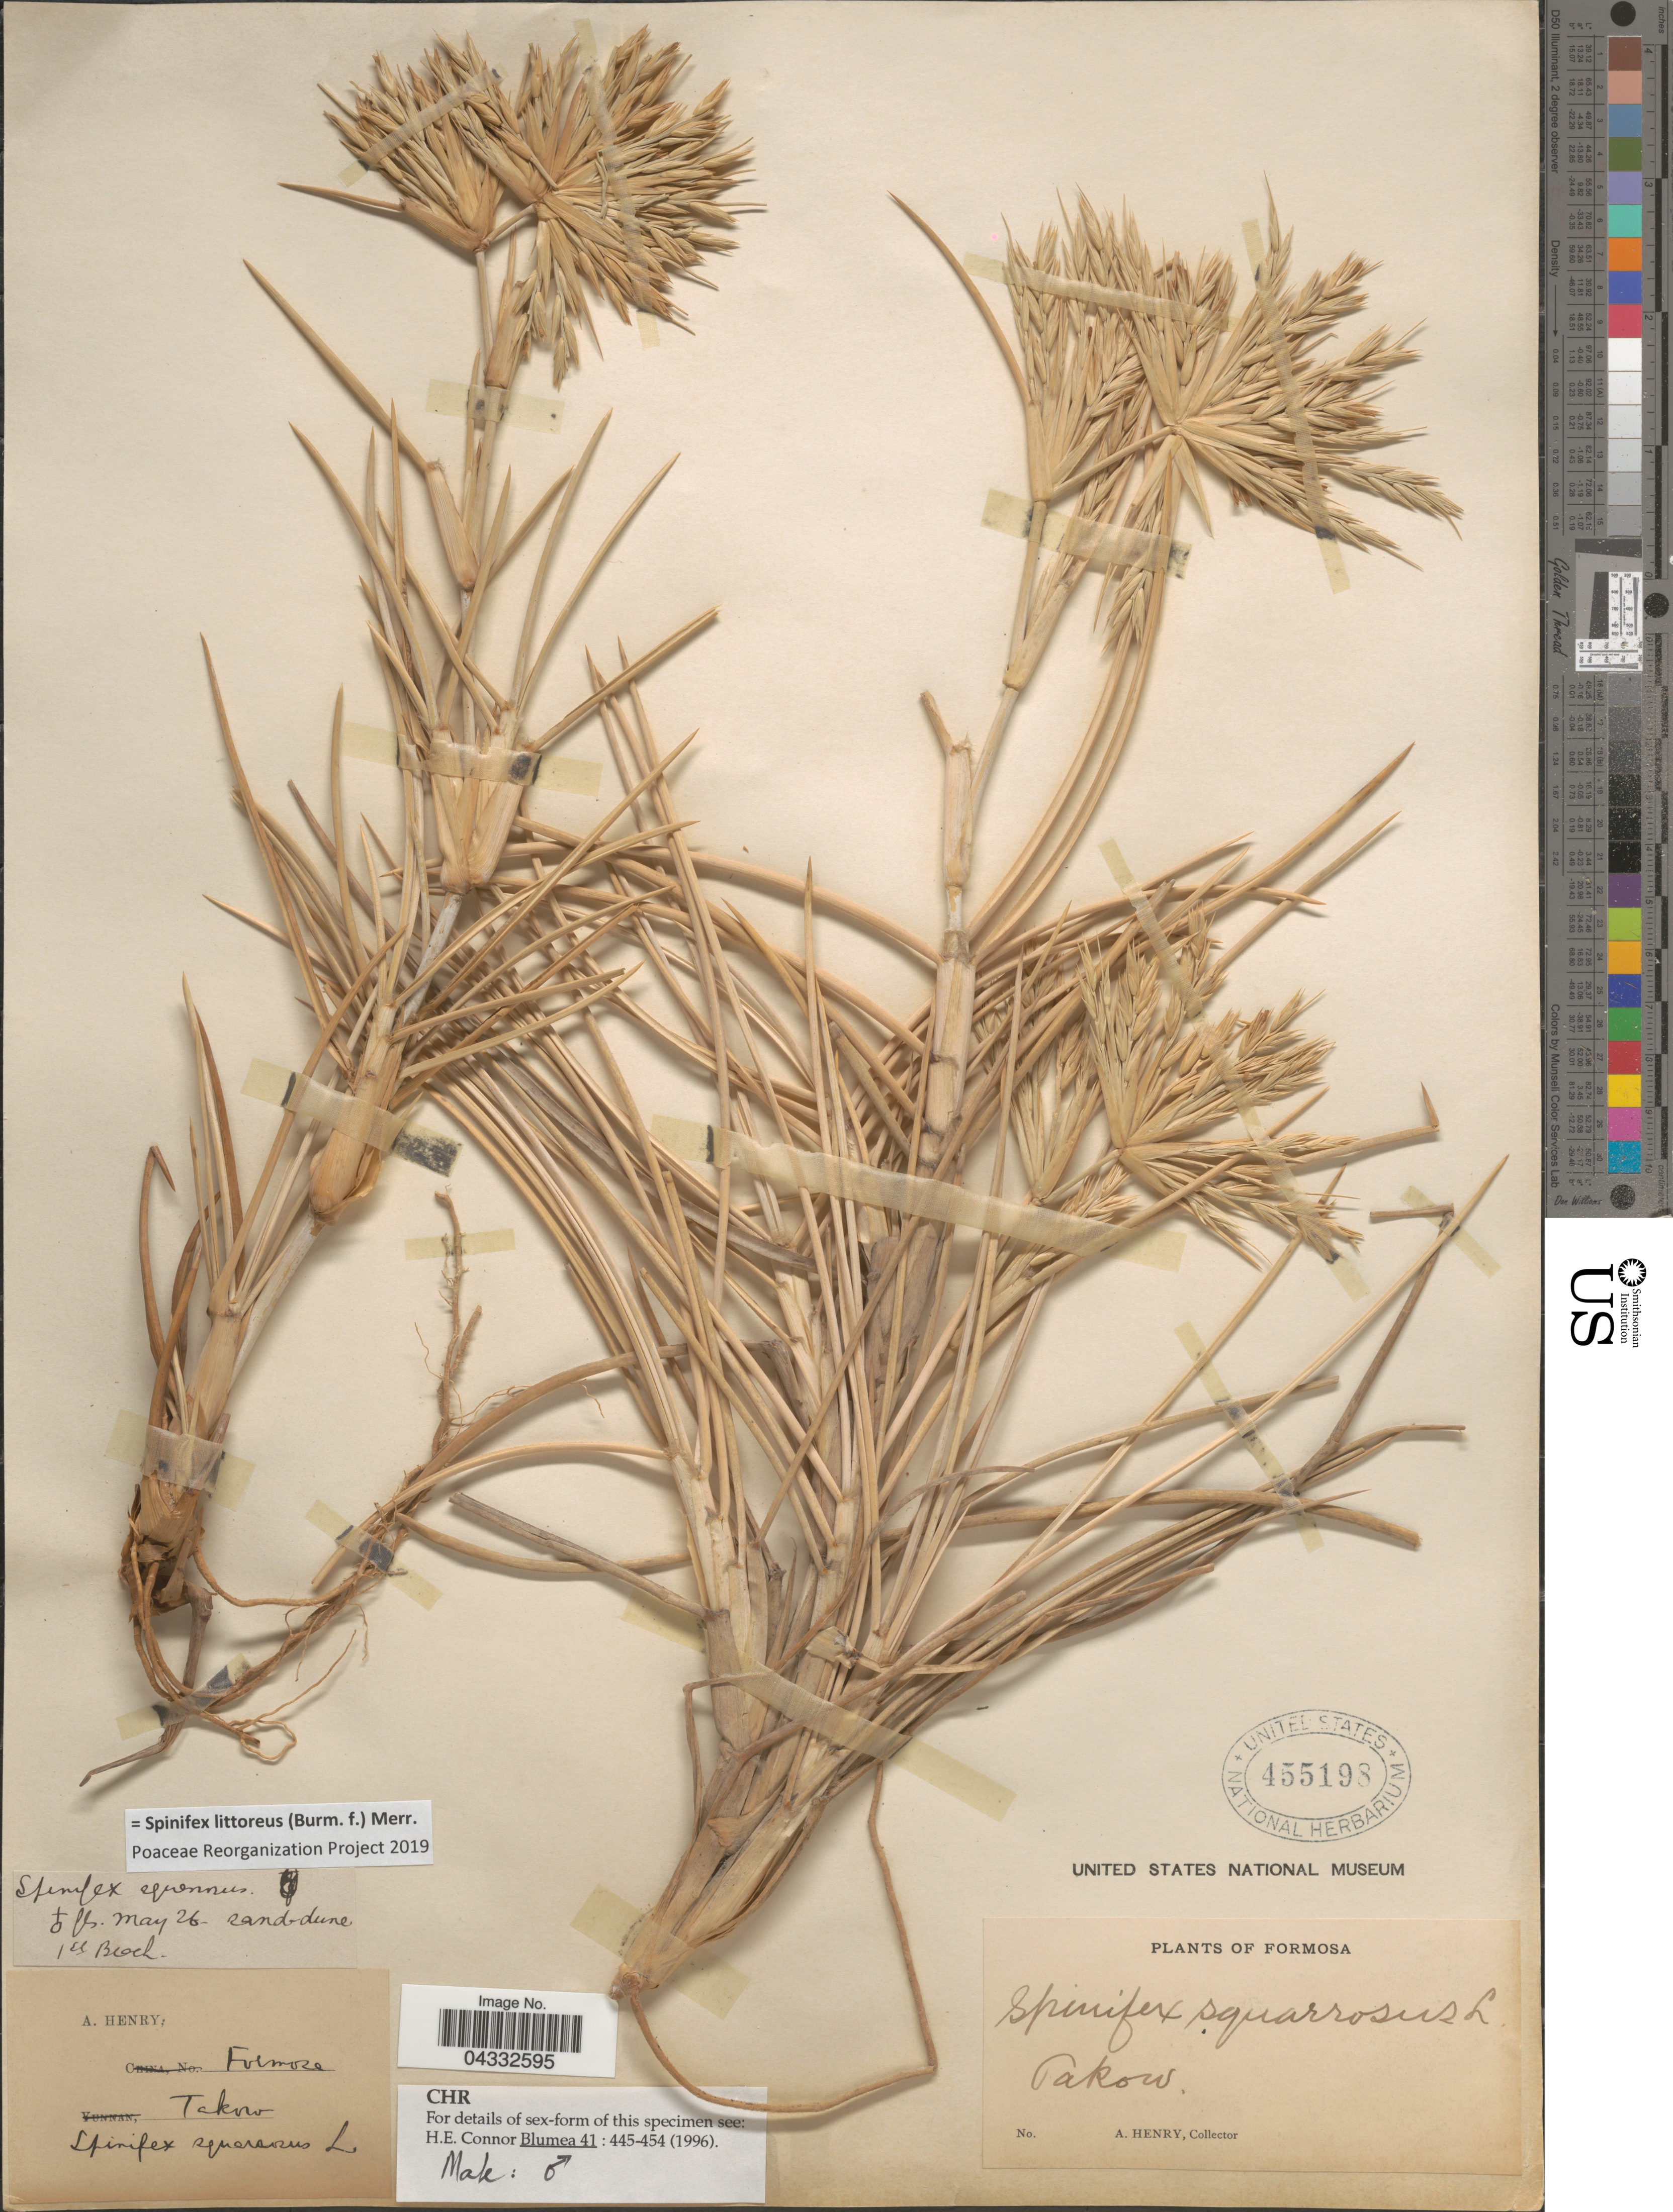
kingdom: Plantae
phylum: Tracheophyta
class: Liliopsida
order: Poales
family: Poaceae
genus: Spinifex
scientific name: Spinifex littoreus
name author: (Burm. f.) Merr.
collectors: A. Henry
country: Taiwan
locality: Formosa. Takow.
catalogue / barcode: US 455193